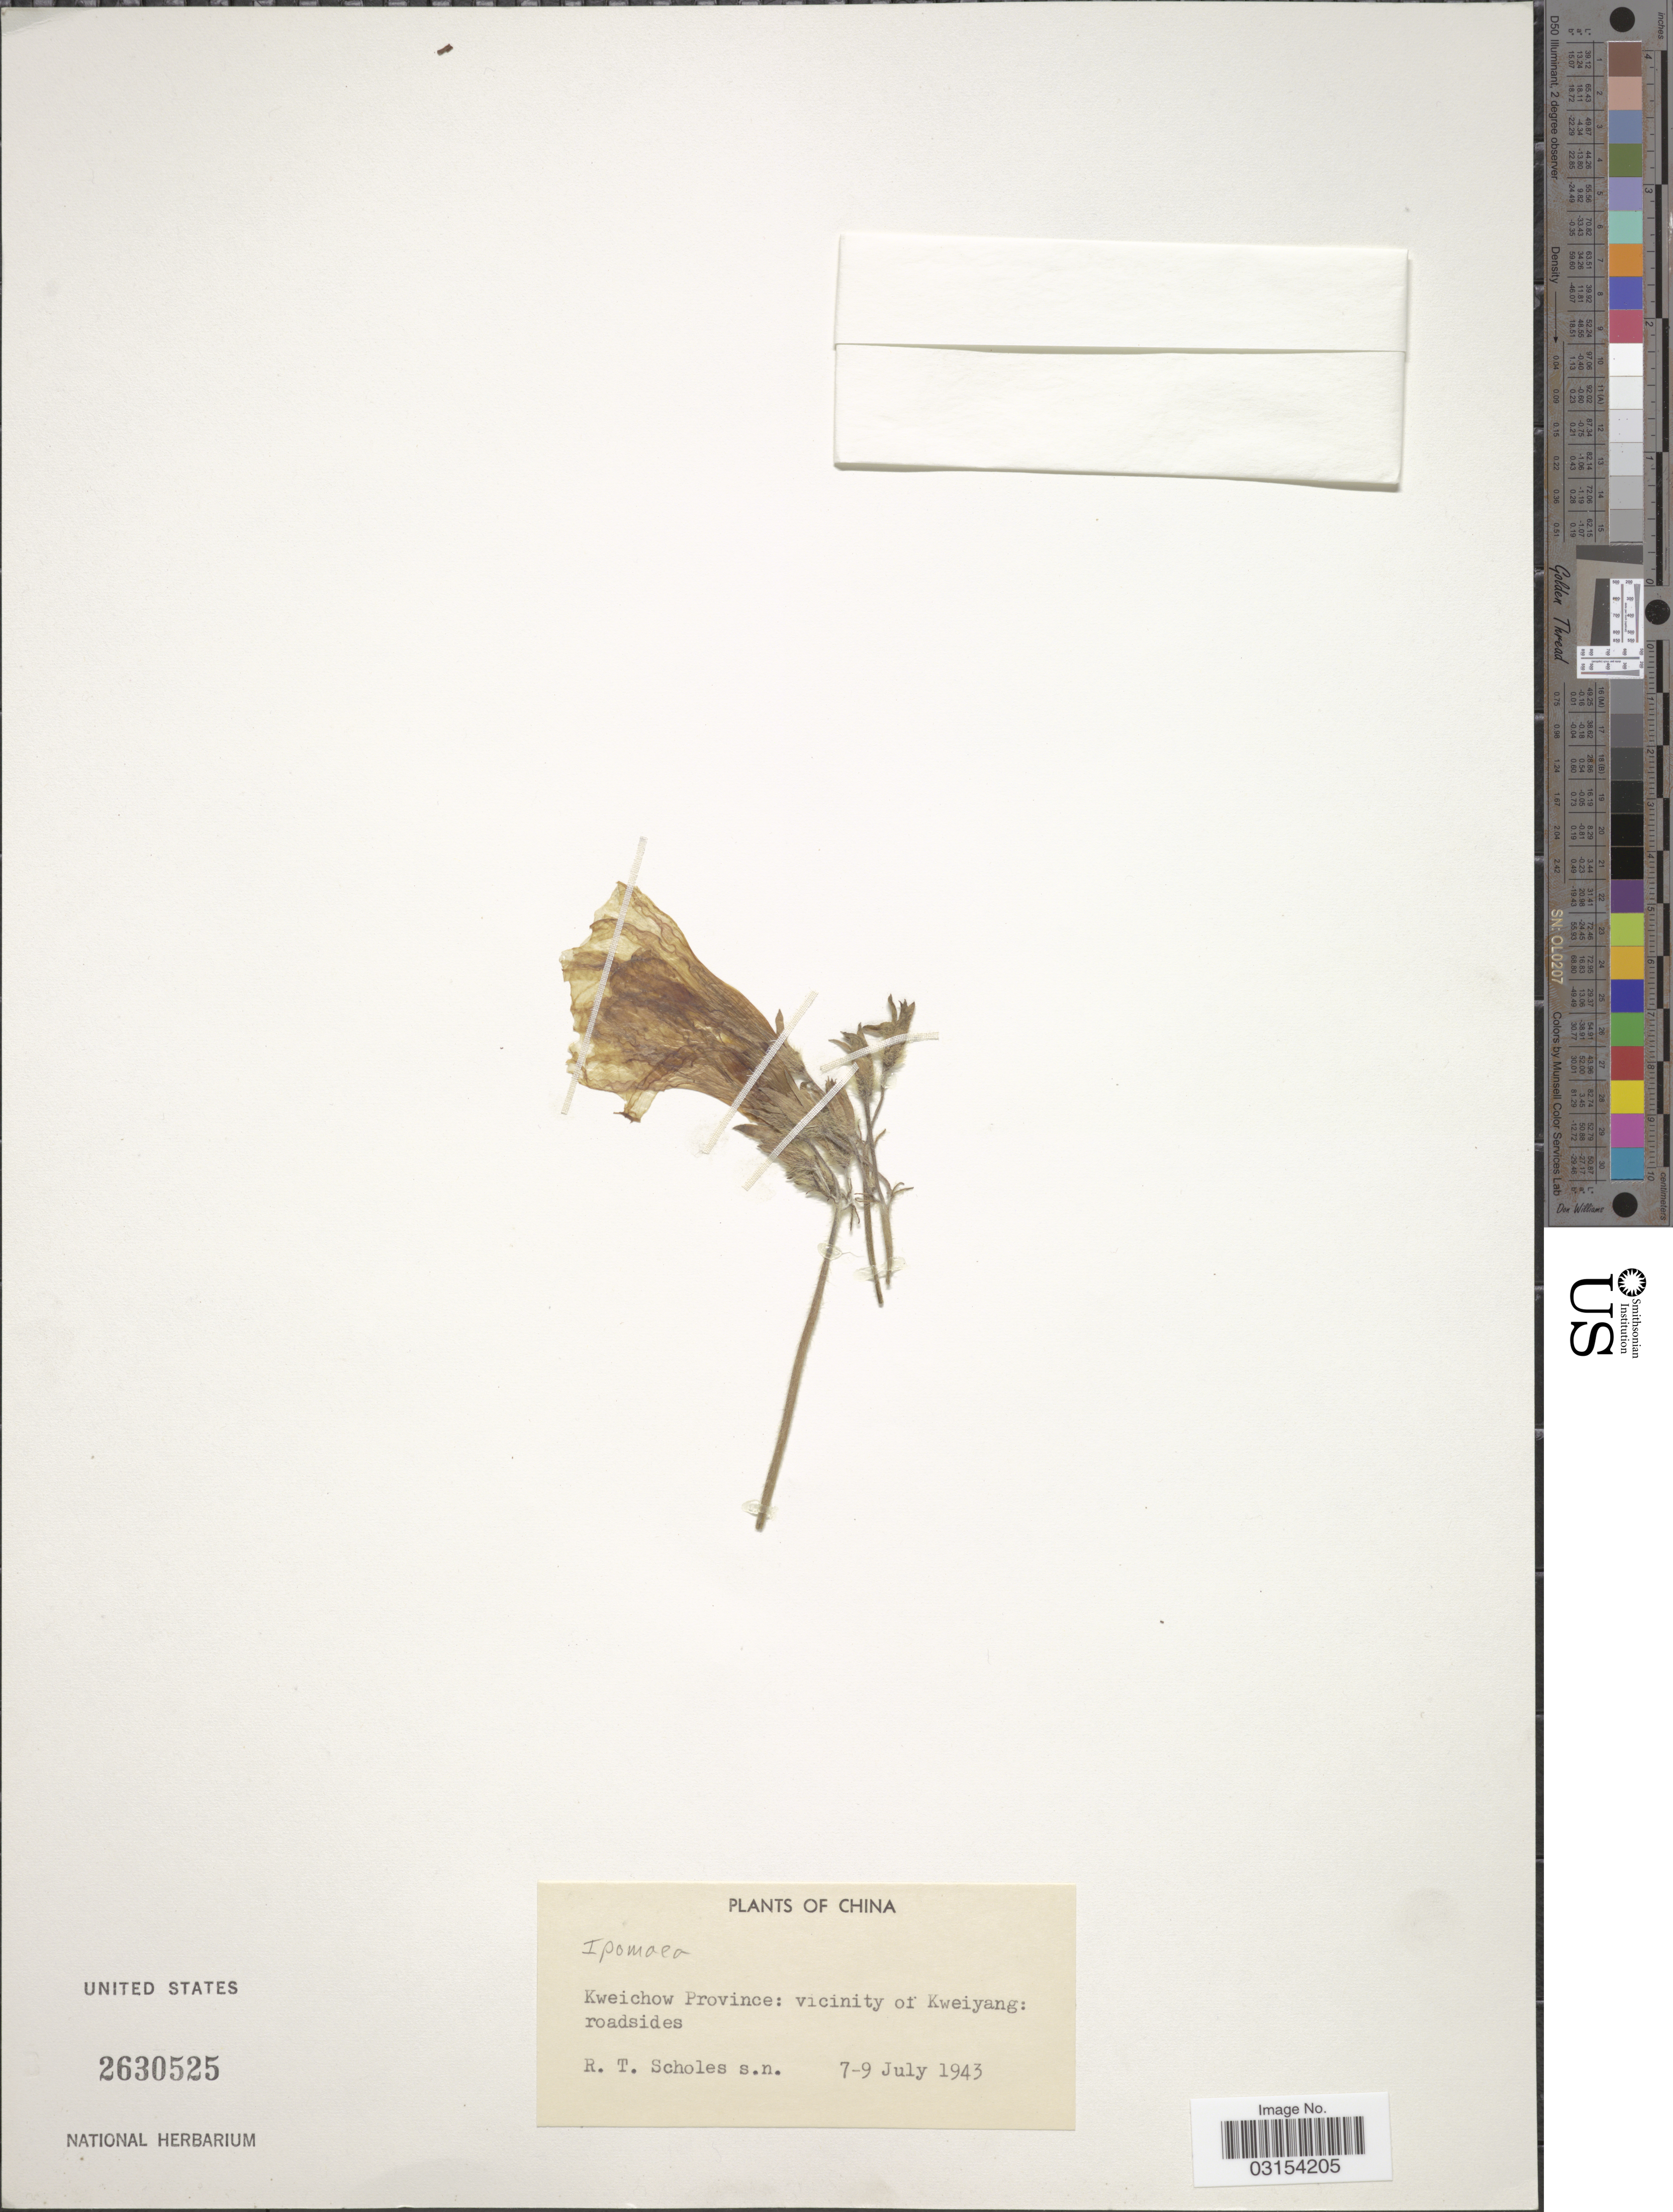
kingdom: Plantae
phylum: Tracheophyta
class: Magnoliopsida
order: Solanales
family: Convolvulaceae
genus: Ipomoea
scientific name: Ipomoea sp.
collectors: R. Scholes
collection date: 1943-07-07/1943-07-09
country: China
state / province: Guizhou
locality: Kweichow Province: vicinity of Kweiyang: roadsides.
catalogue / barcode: US 2630525